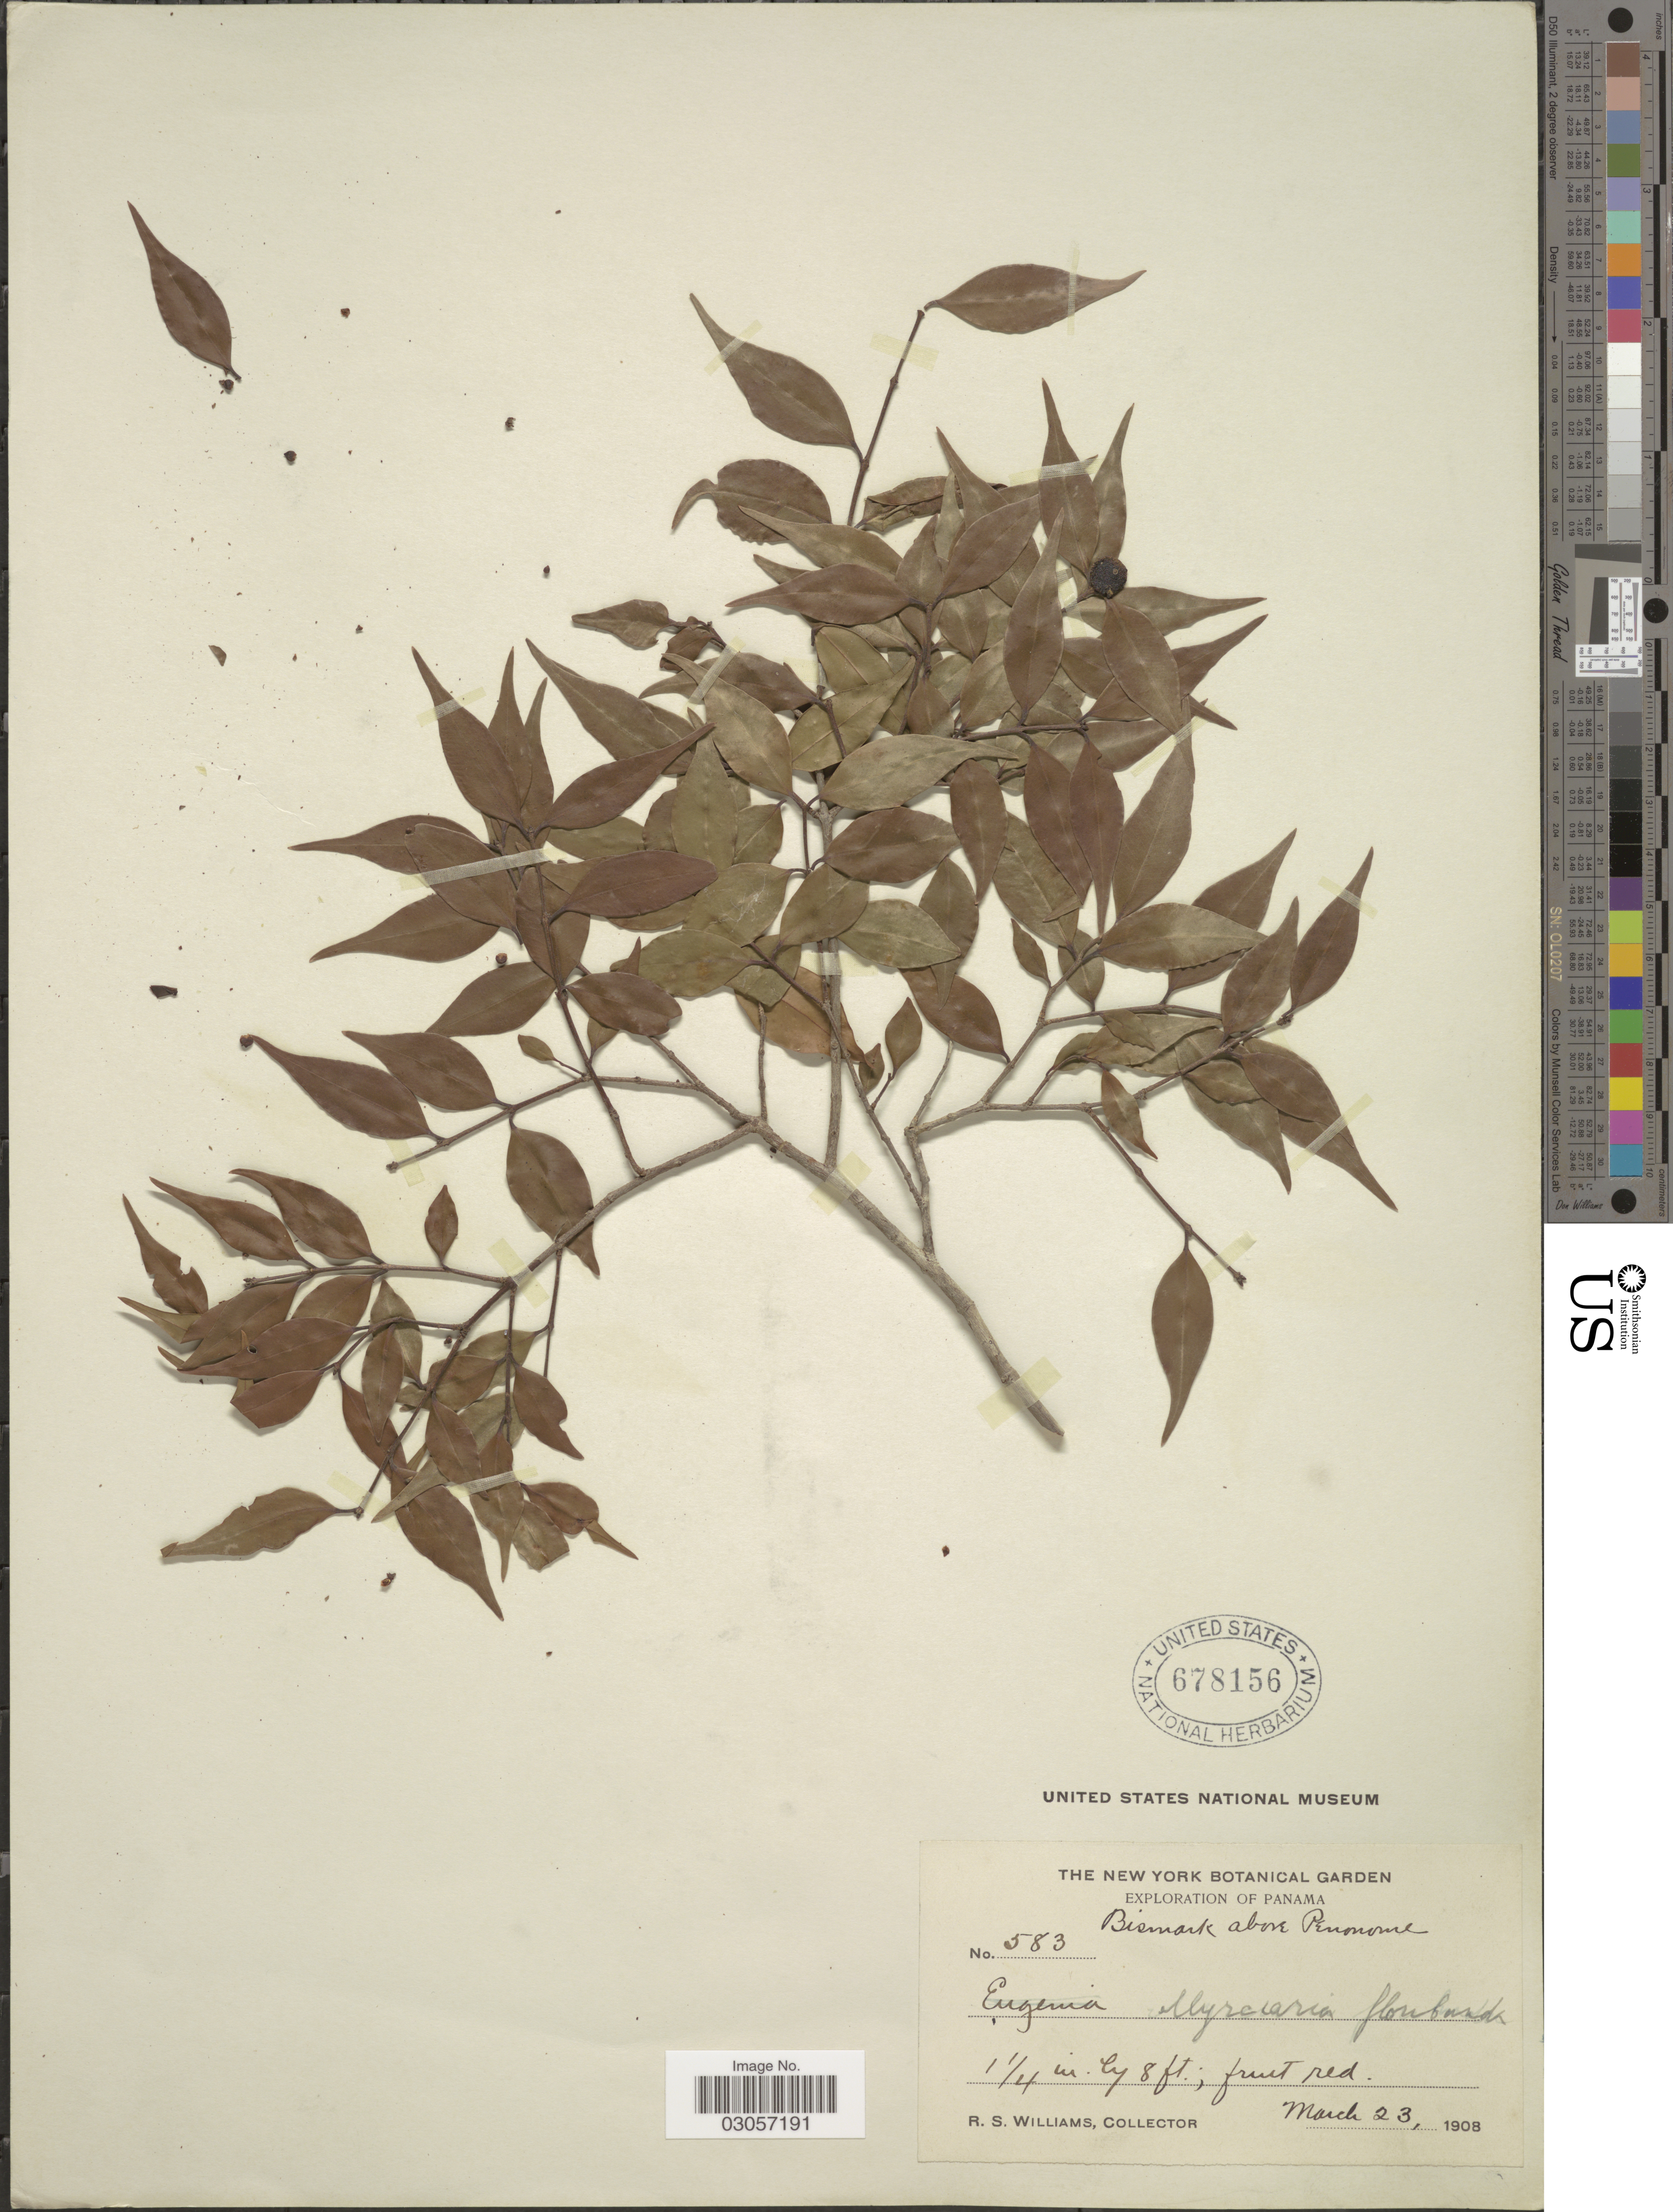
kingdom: Plantae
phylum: Tracheophyta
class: Magnoliopsida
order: Myrtales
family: Myrtaceae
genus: Myrciaria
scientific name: Myrciaria floribunda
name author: (H. West ex Willd.) O. Berg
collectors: R. S. Williams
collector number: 583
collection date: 1908-03-23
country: Panama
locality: Bismark above Penonome.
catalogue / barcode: US 678156